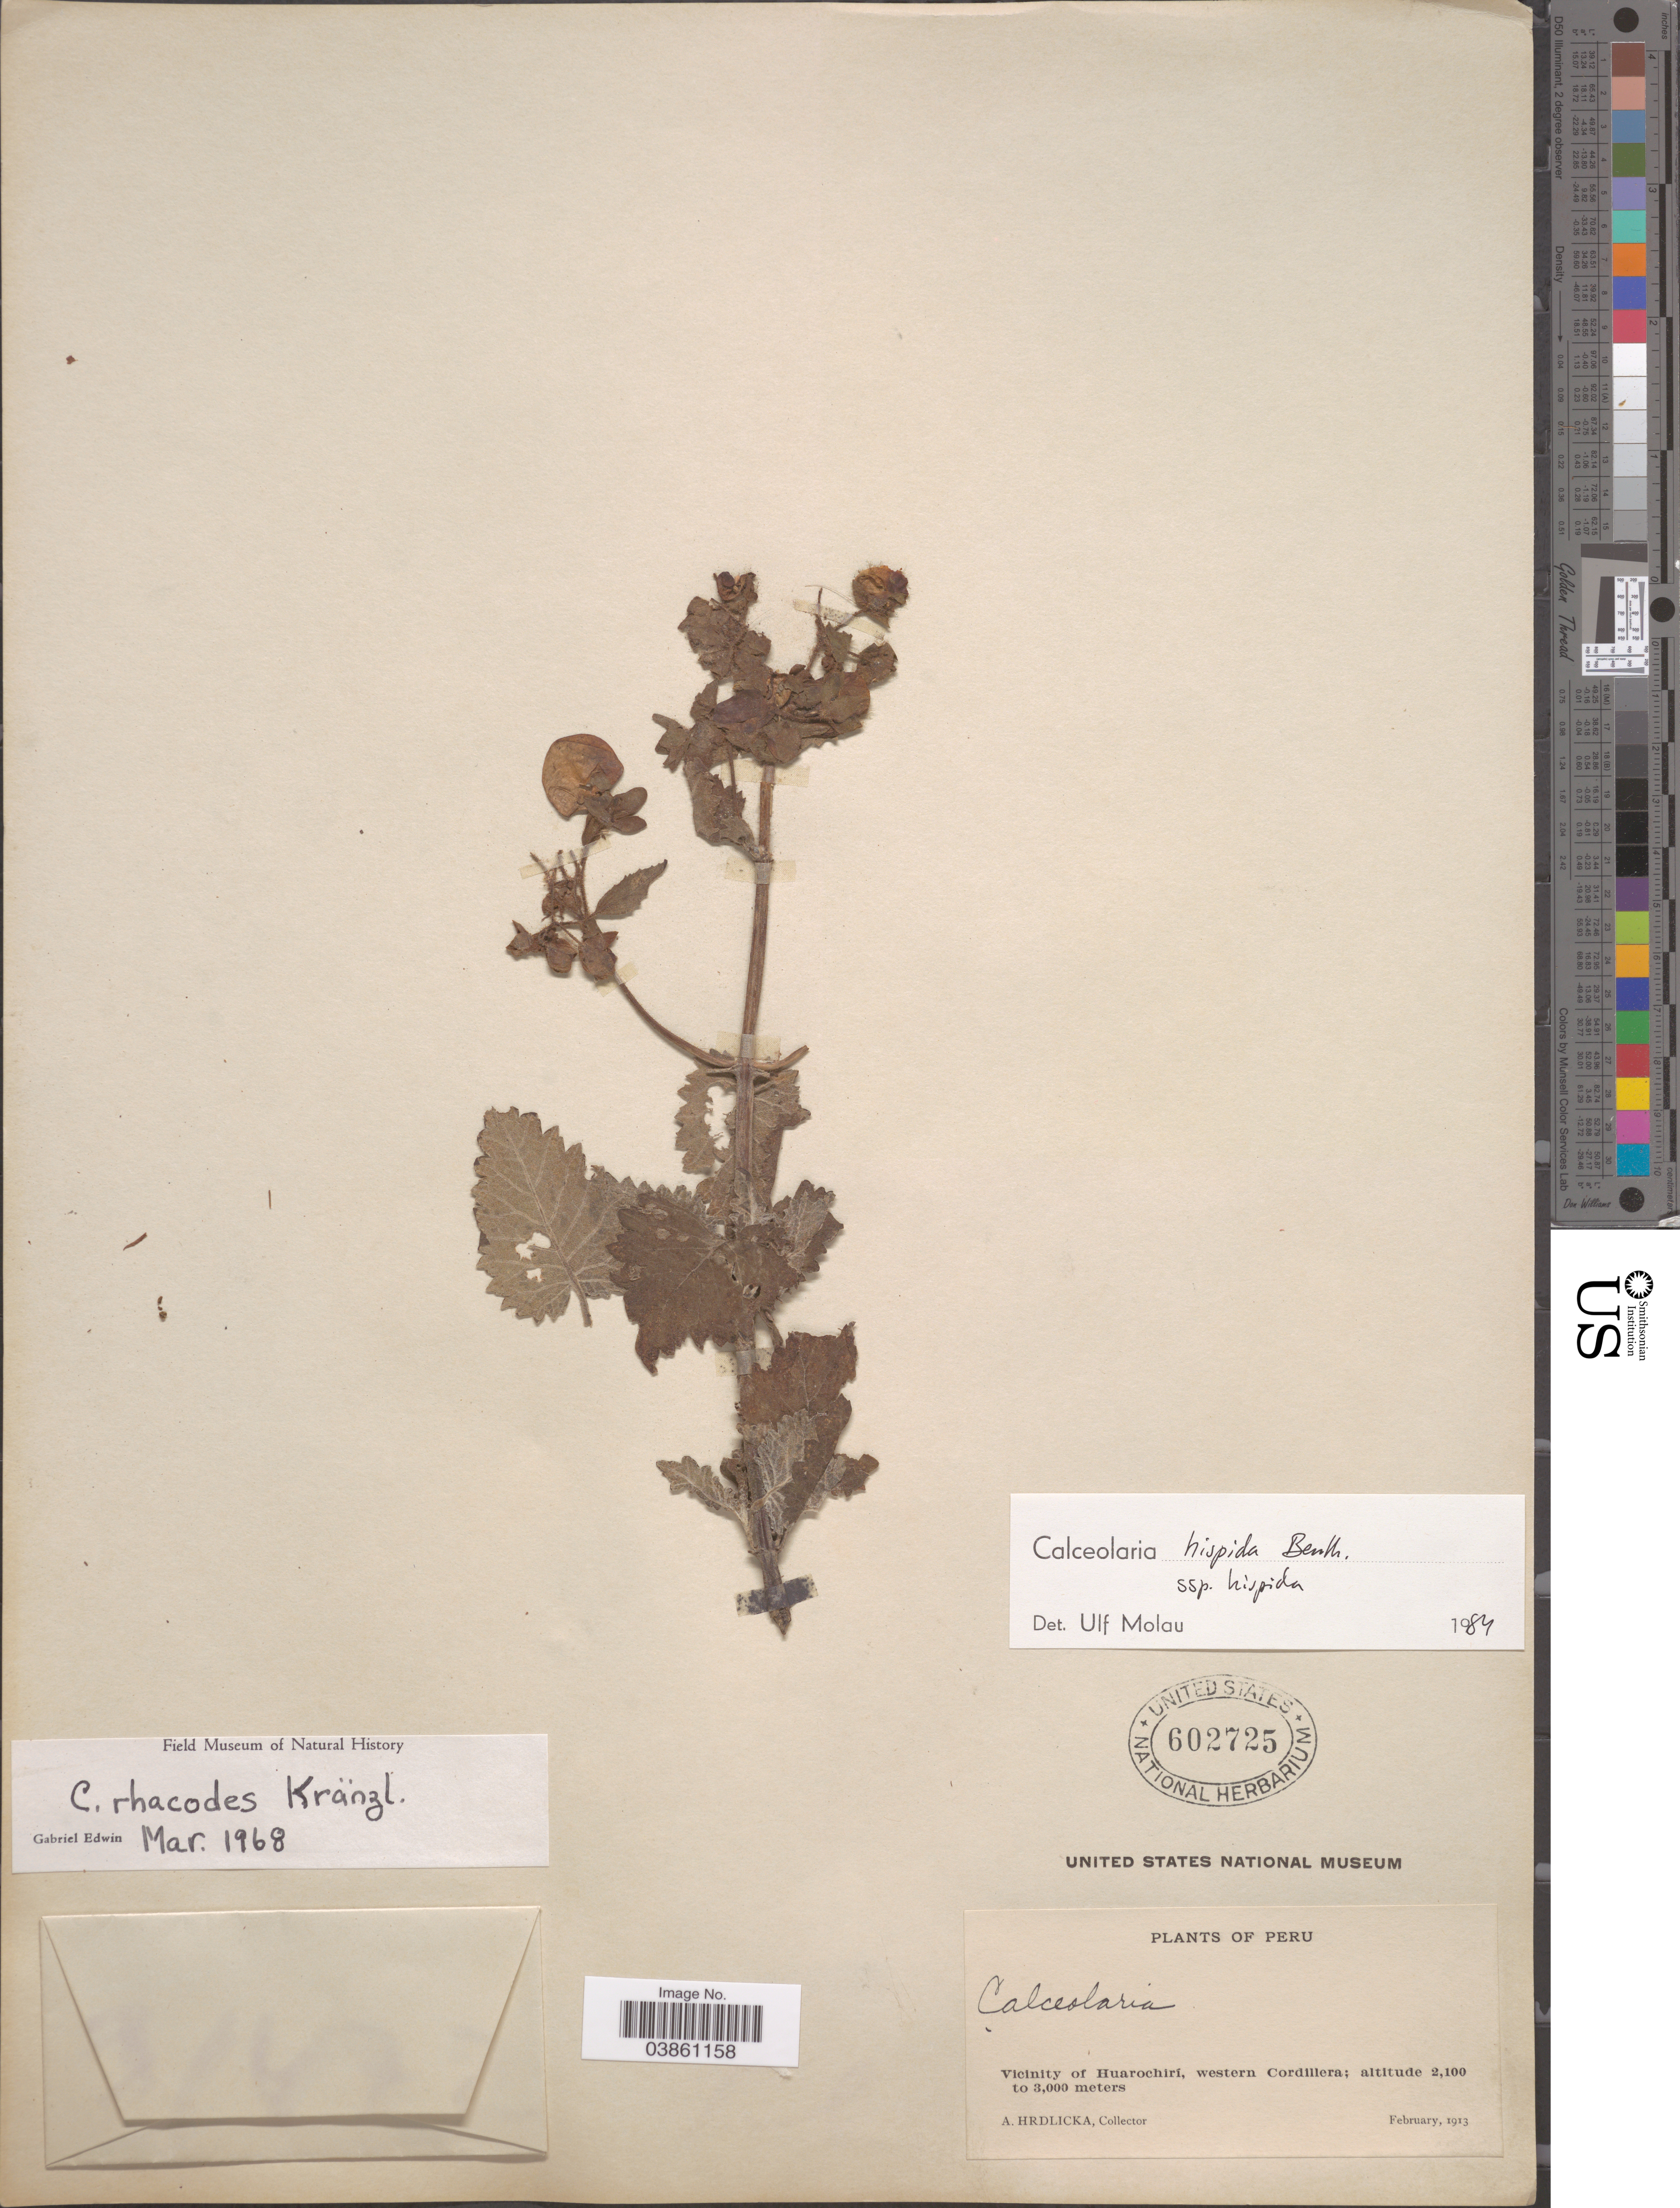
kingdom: Plantae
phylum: Tracheophyta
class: Magnoliopsida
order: Lamiales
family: Calceolariaceae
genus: Calceolaria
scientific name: Calceolaria hispida subsp. hispida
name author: Benth.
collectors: A. Hrdlicka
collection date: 1913-02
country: Peru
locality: Vicinity of Huarochirí, western Cordillera.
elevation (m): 2100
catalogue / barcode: US 602725